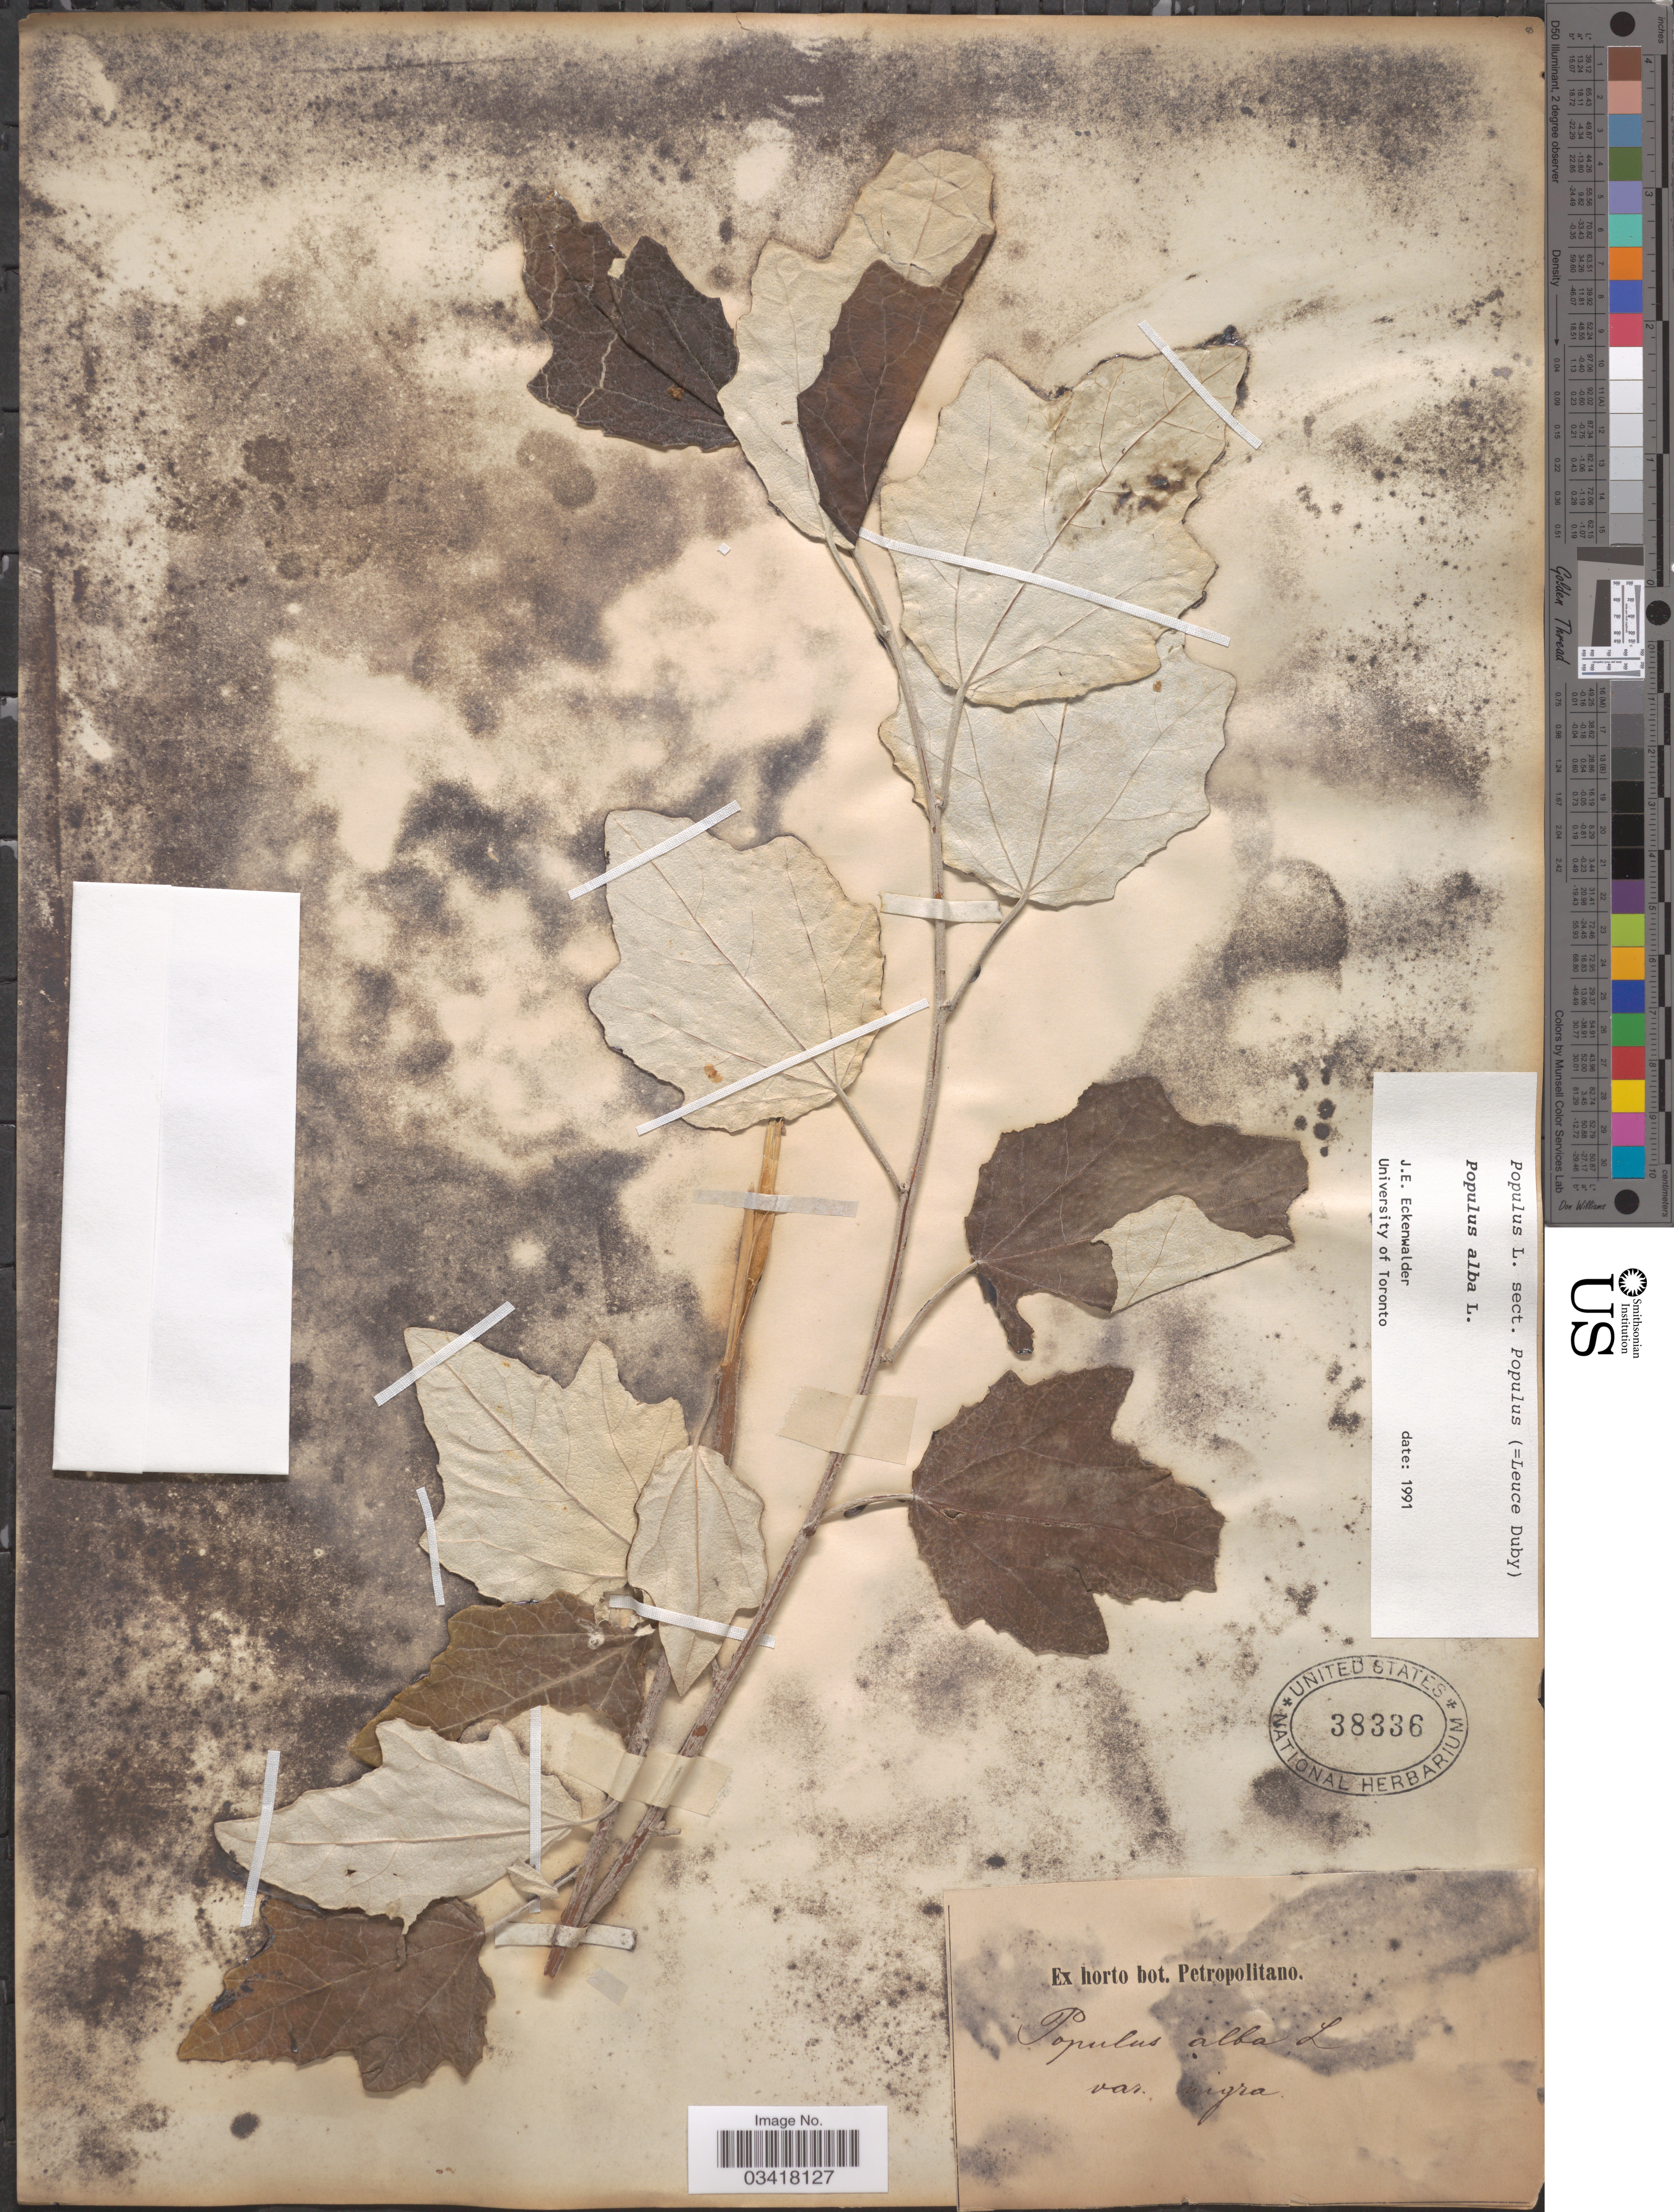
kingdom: Plantae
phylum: Tracheophyta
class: Magnoliopsida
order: Malpighiales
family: Salicaceae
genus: Populus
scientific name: Populus alba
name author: L.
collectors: ex Horto Bot. Petropolitano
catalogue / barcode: US 38336